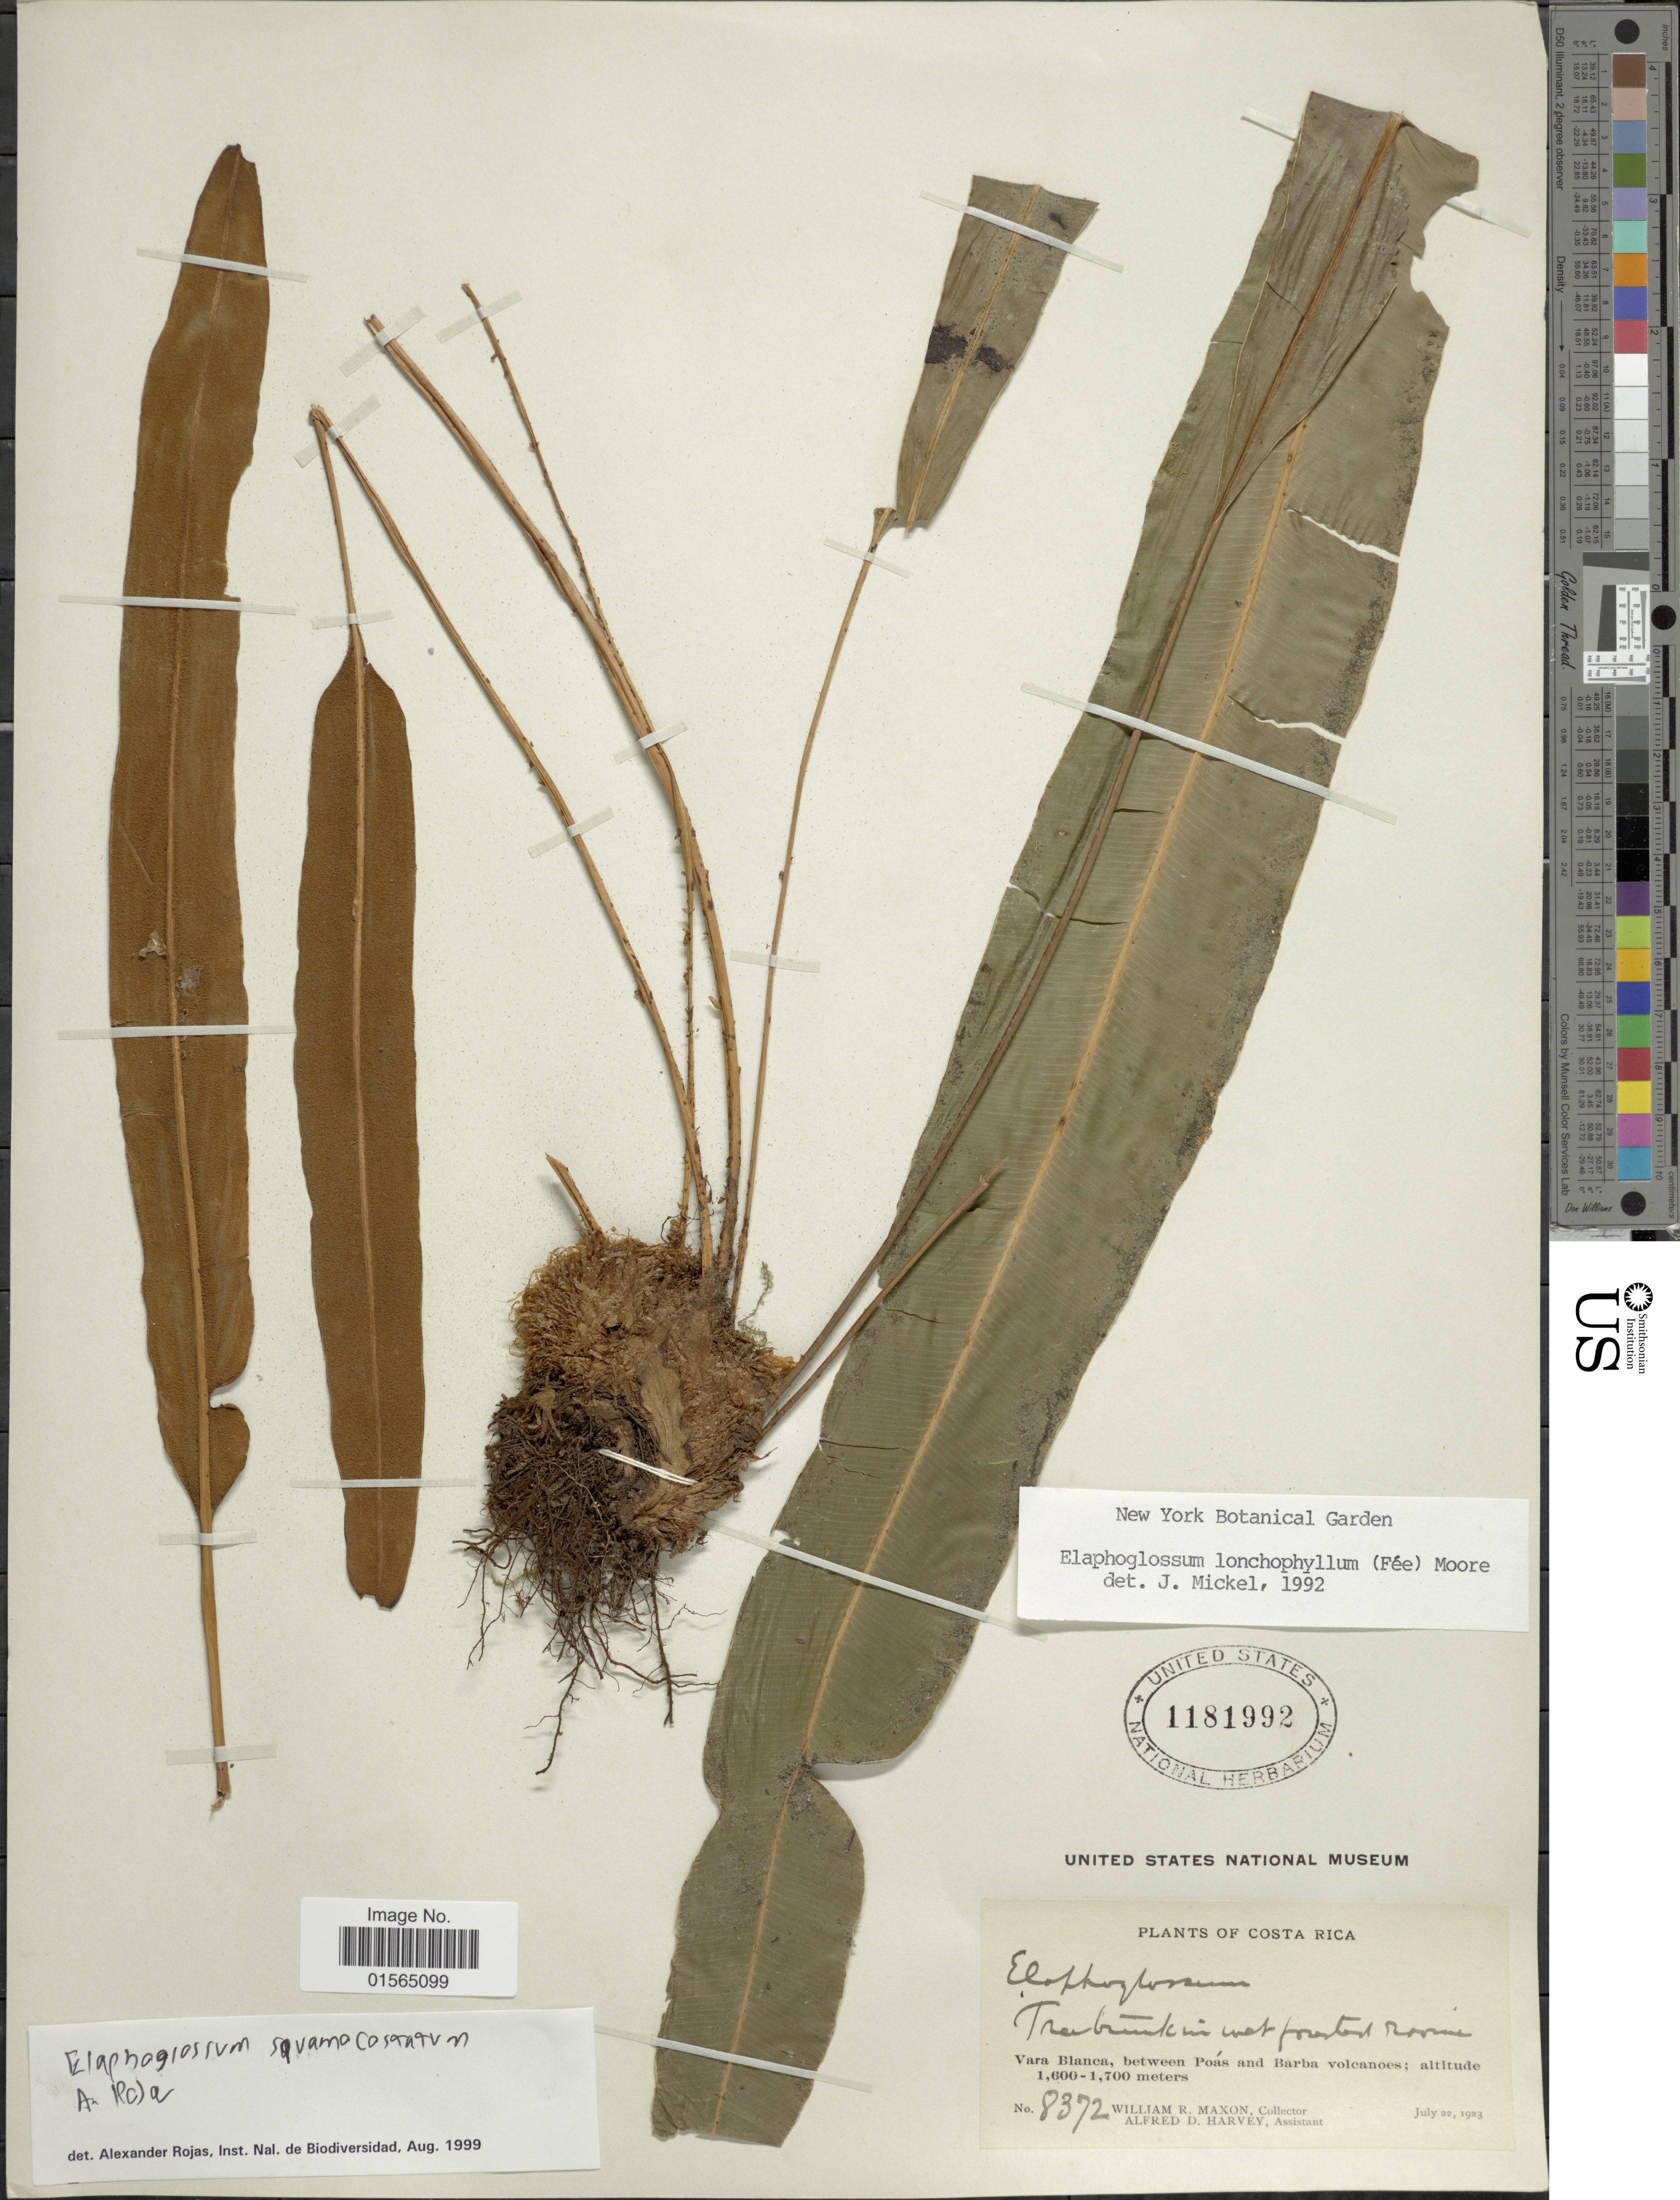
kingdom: Plantae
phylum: Tracheophyta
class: Polypodiopsida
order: Polypodiales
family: Dryopteridaceae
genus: Elaphoglossum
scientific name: Elaphoglossum squamatocostatum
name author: A. Rojas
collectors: W. R. Maxon & A. D. Harvey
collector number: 8371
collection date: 1923-07-22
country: Costa Rica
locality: Vara Blanca, between Poas and Barba volcanoes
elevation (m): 1600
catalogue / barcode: US 1181992